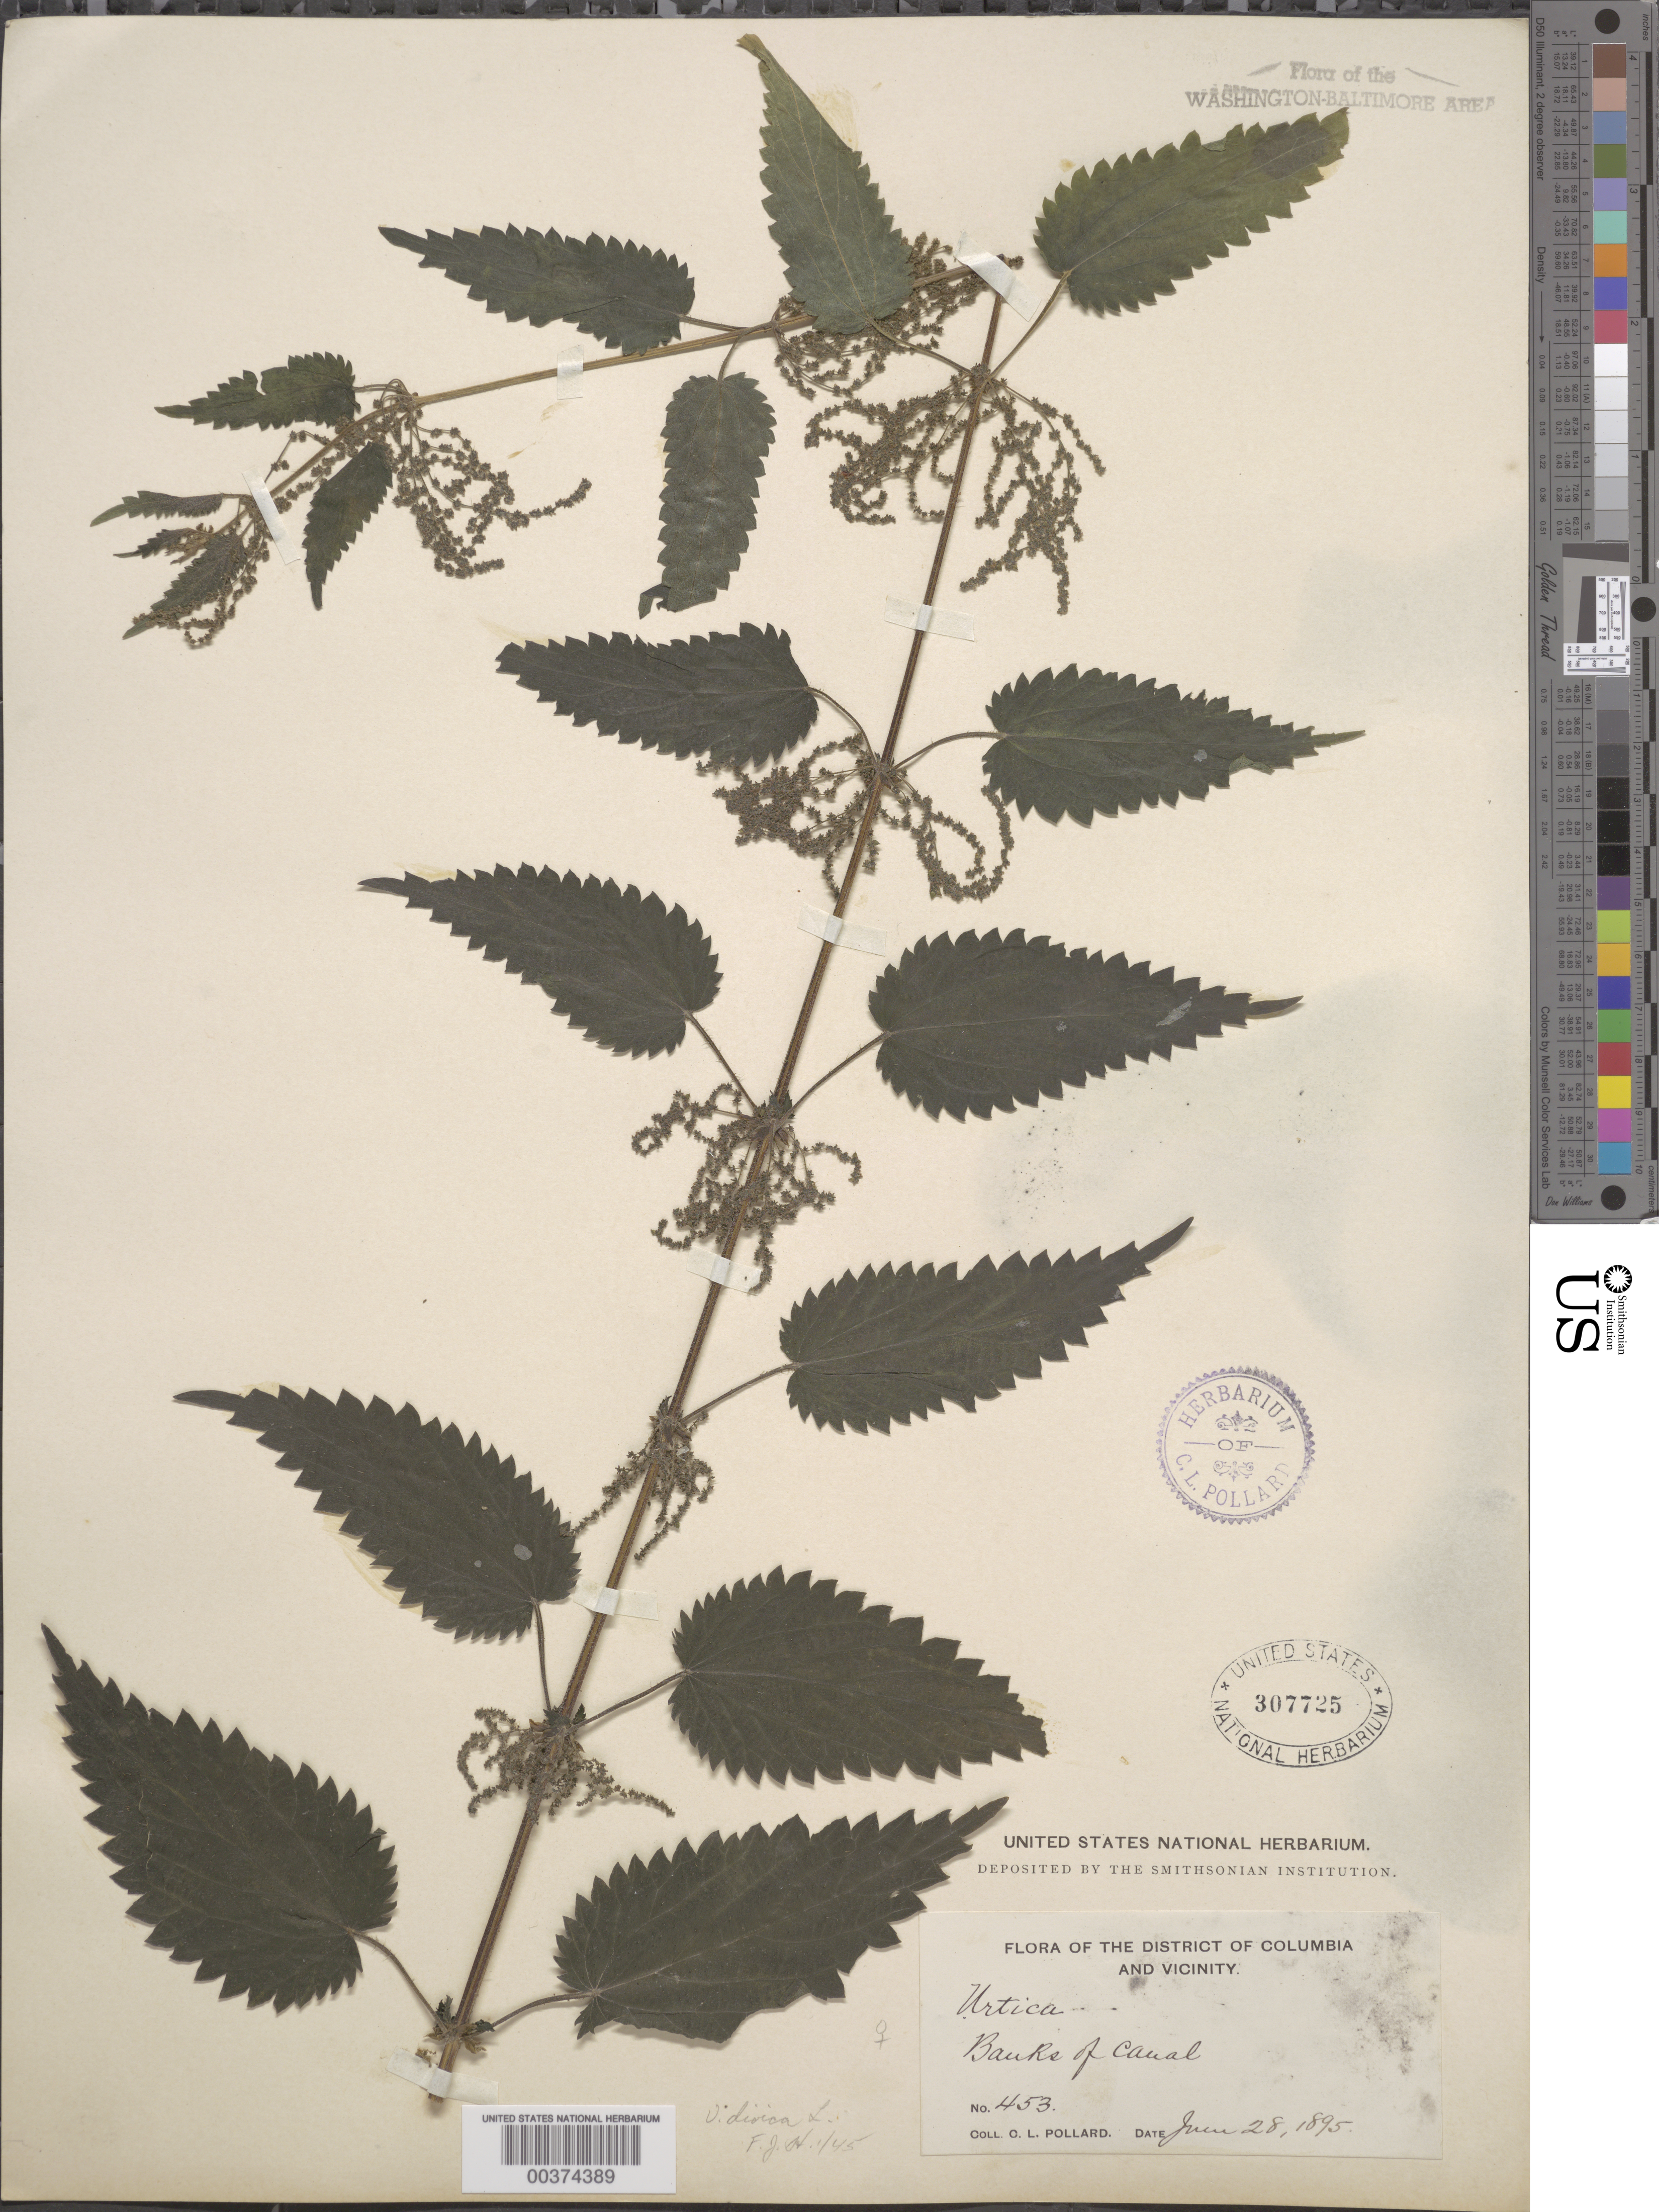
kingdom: Plantae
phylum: Tracheophyta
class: Magnoliopsida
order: Rosales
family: Urticaceae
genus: Urtica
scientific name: Urtica dioica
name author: L.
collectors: C. L. Pollard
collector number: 453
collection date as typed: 28 Jun 1895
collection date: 1895-06-28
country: United States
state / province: District of Columbia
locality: Banks of Canal C. and O. Canal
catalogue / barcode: US 307725